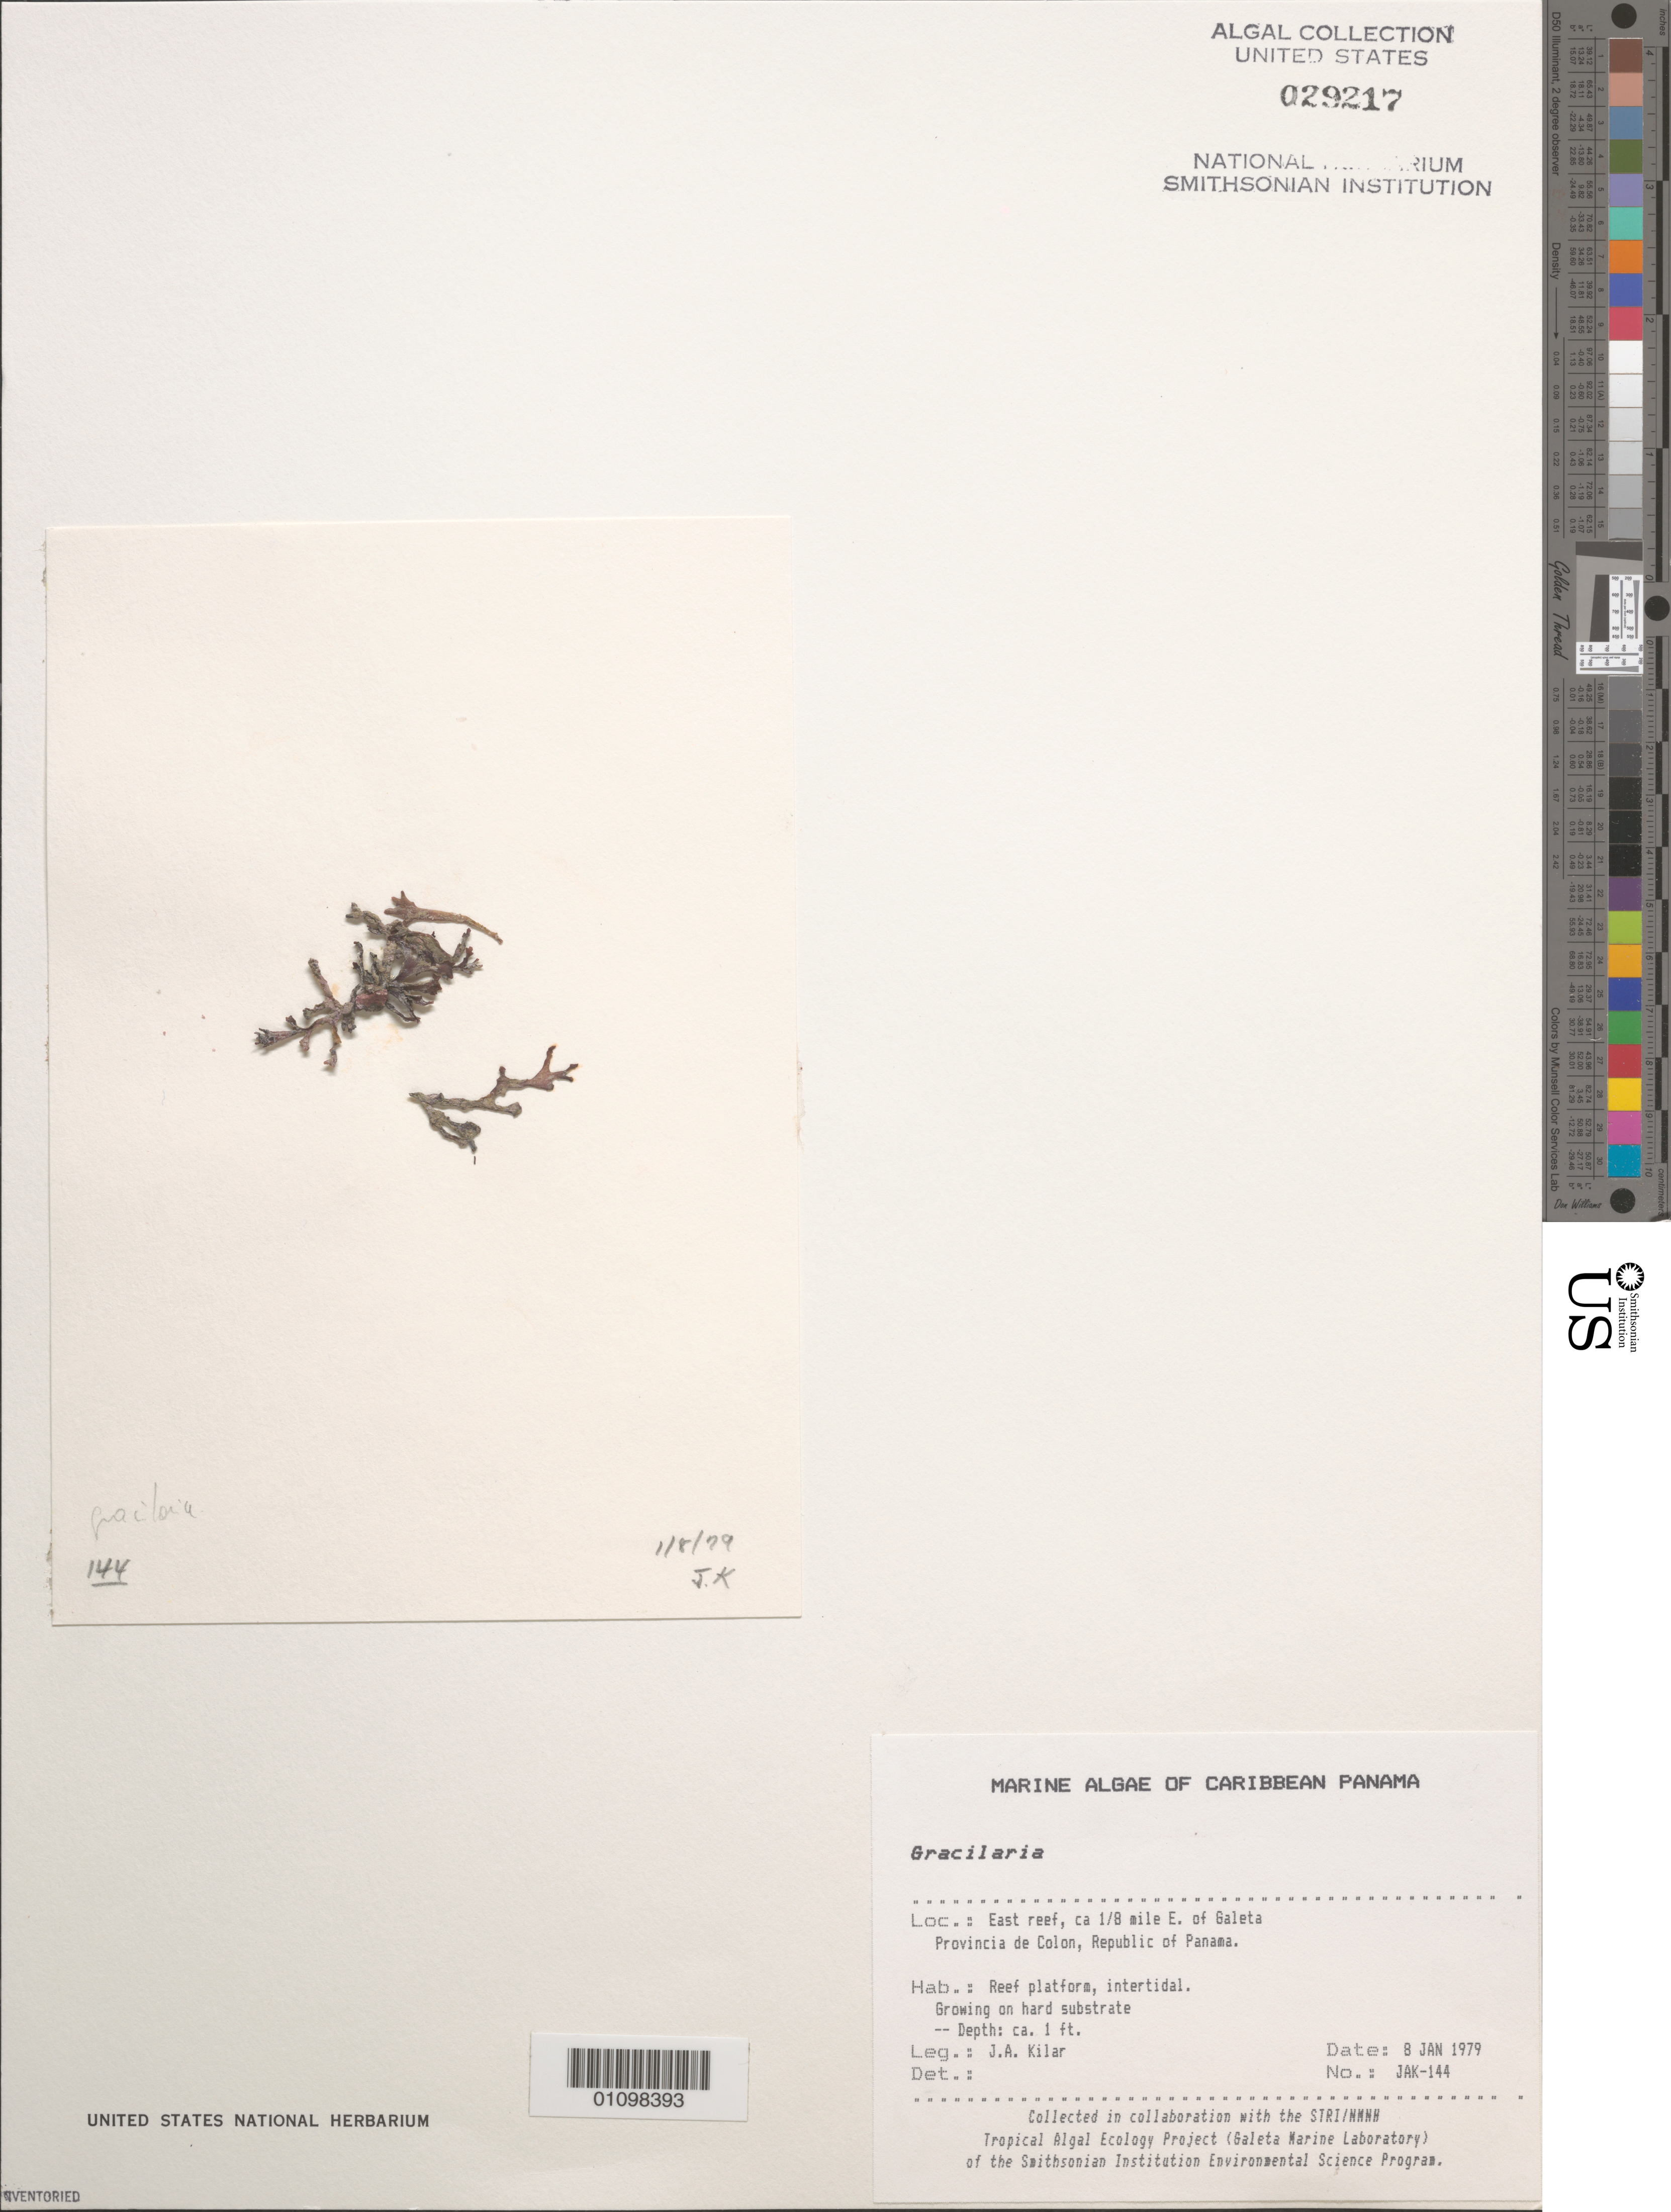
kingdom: Plantae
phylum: Rhodophyta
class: Florideophyceae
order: Gracilariales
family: Gracilariaceae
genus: Gracilaria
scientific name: Gracilaria sp.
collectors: J. A. Kilar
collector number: JAK-144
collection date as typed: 08 Jan 1979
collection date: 1979-01-08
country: Panama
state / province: Colón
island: Galeta Island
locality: East Reef, about 1/8th mile east of Galeta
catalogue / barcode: US 29217